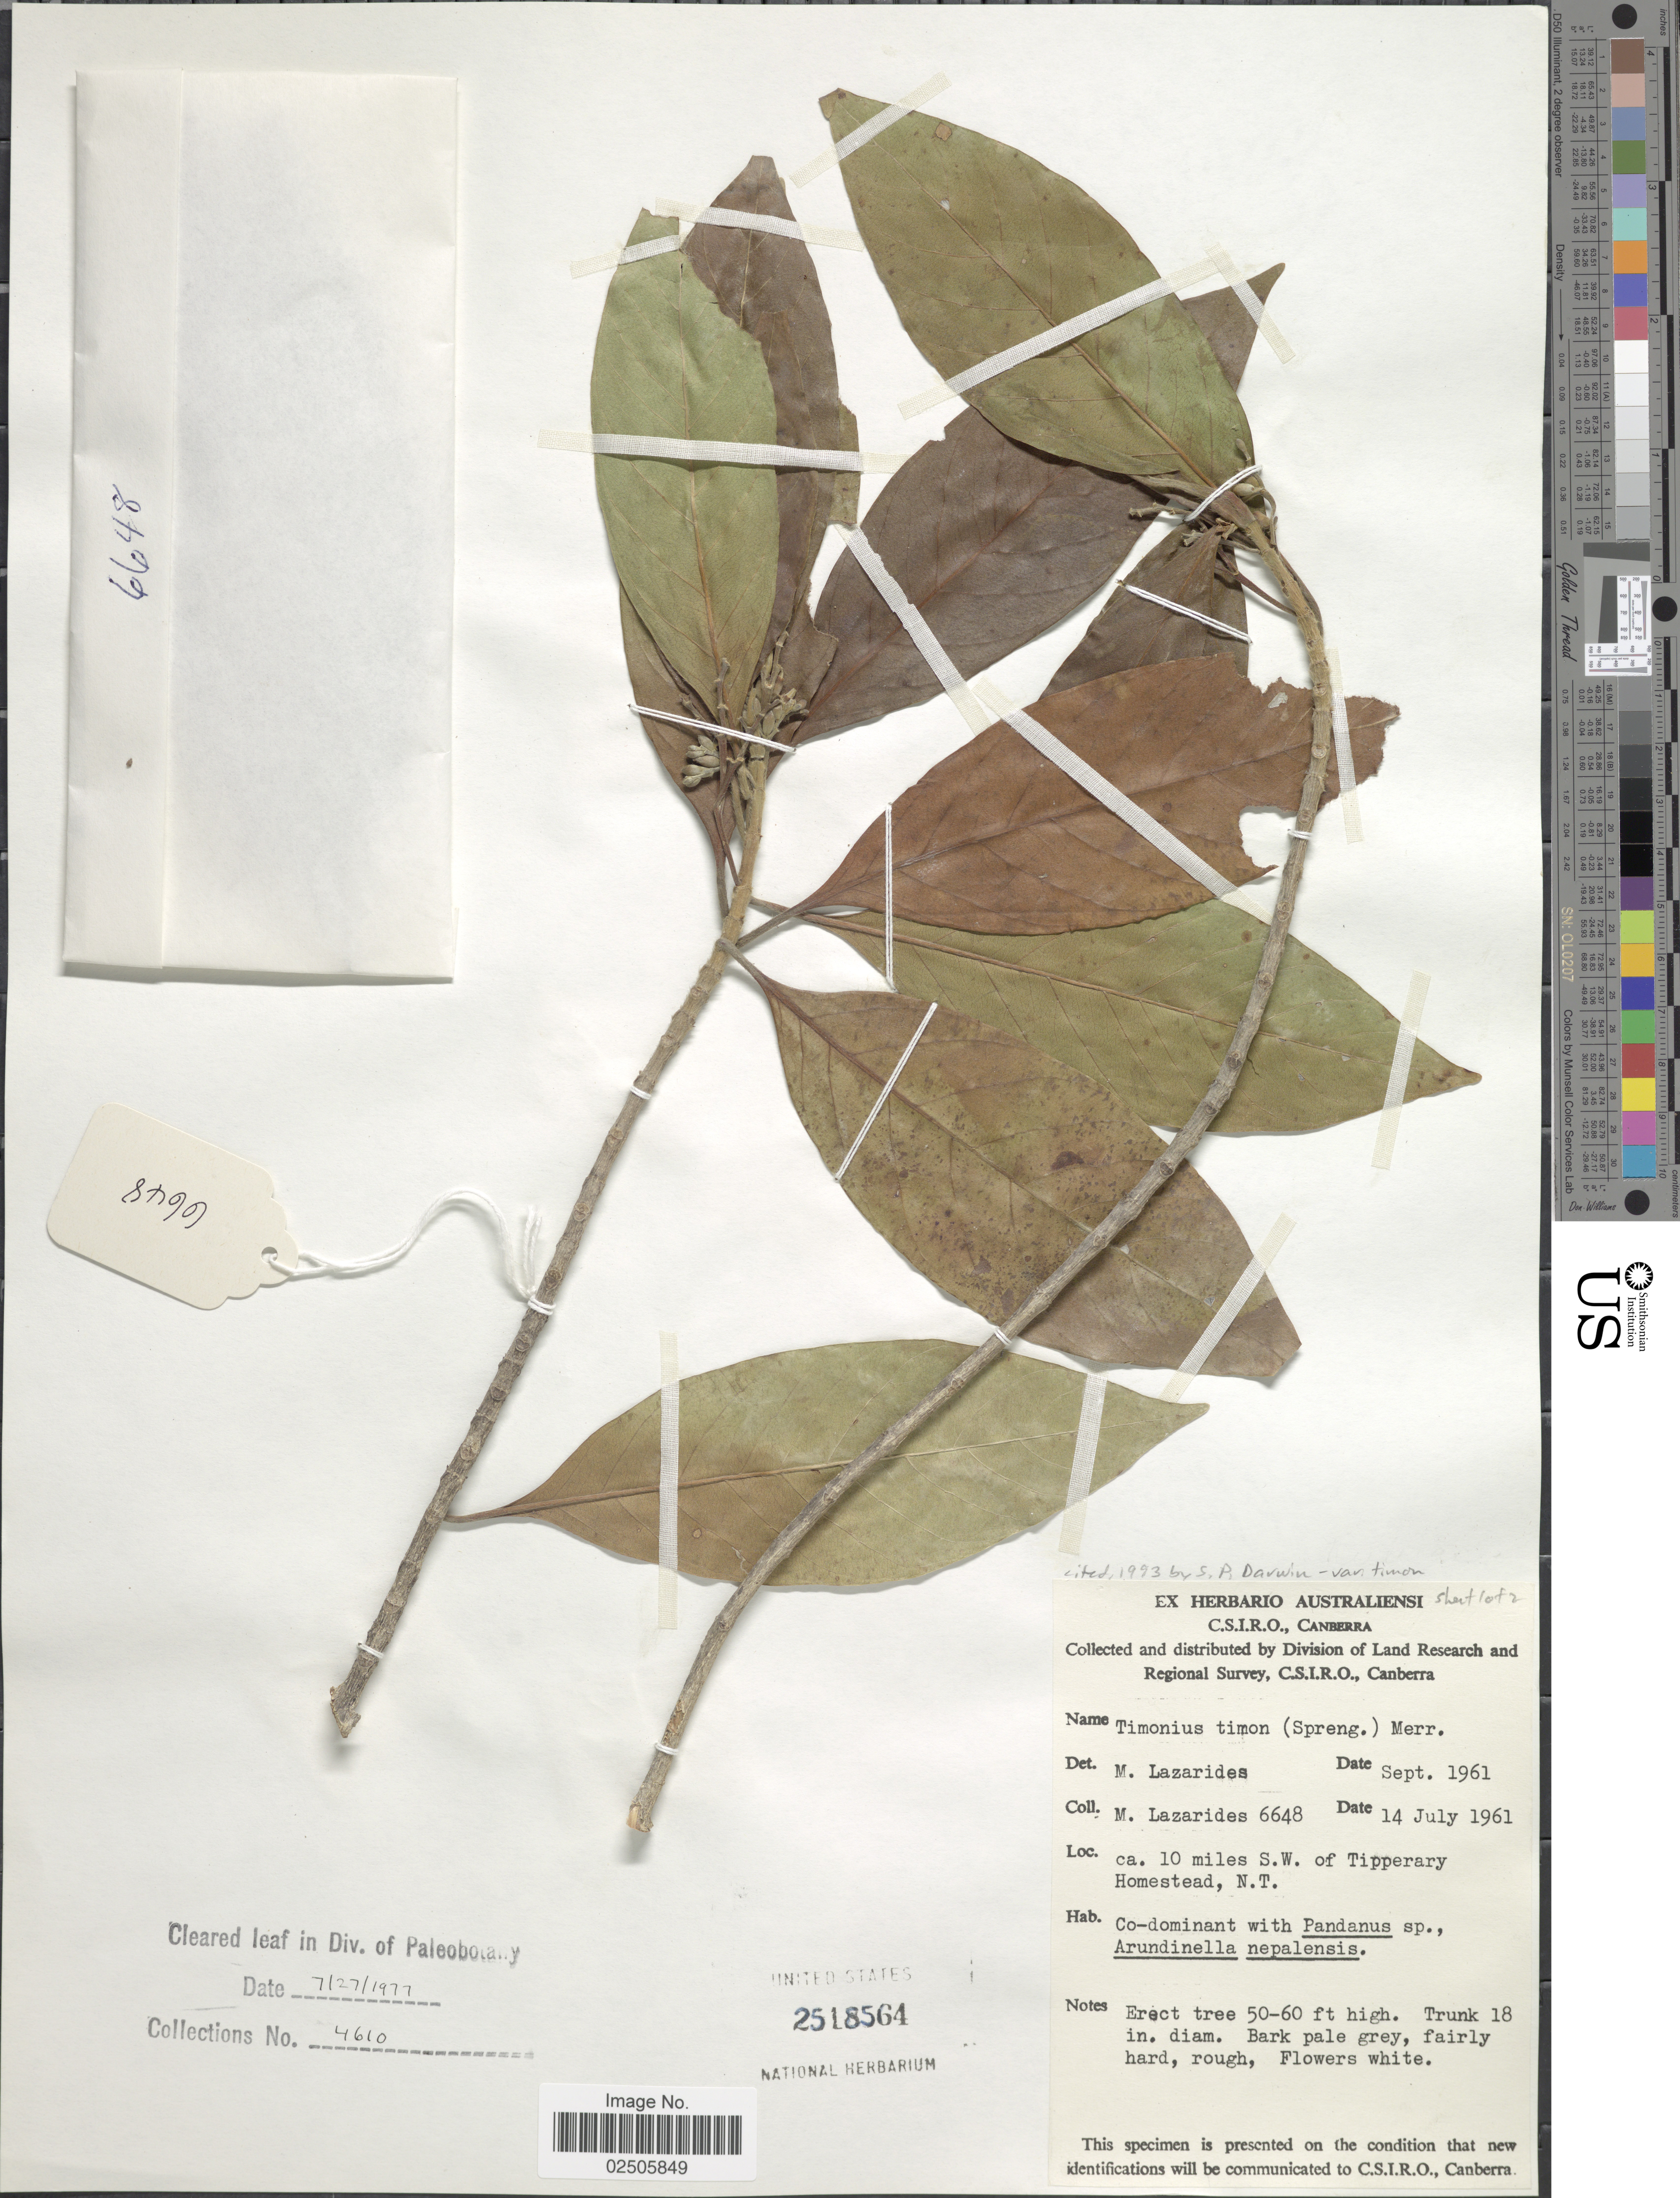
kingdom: Plantae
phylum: Tracheophyta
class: Magnoliopsida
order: Gentianales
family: Rubiaceae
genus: Timonius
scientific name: Timonius timon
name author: (Spreng.) Merr.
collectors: M. Lazarides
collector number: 6648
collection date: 1961-07-14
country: Australia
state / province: Northern Territory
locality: Ca. 10 miles S.W. of Tipperary Homestead, N.T.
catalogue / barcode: US 2518564